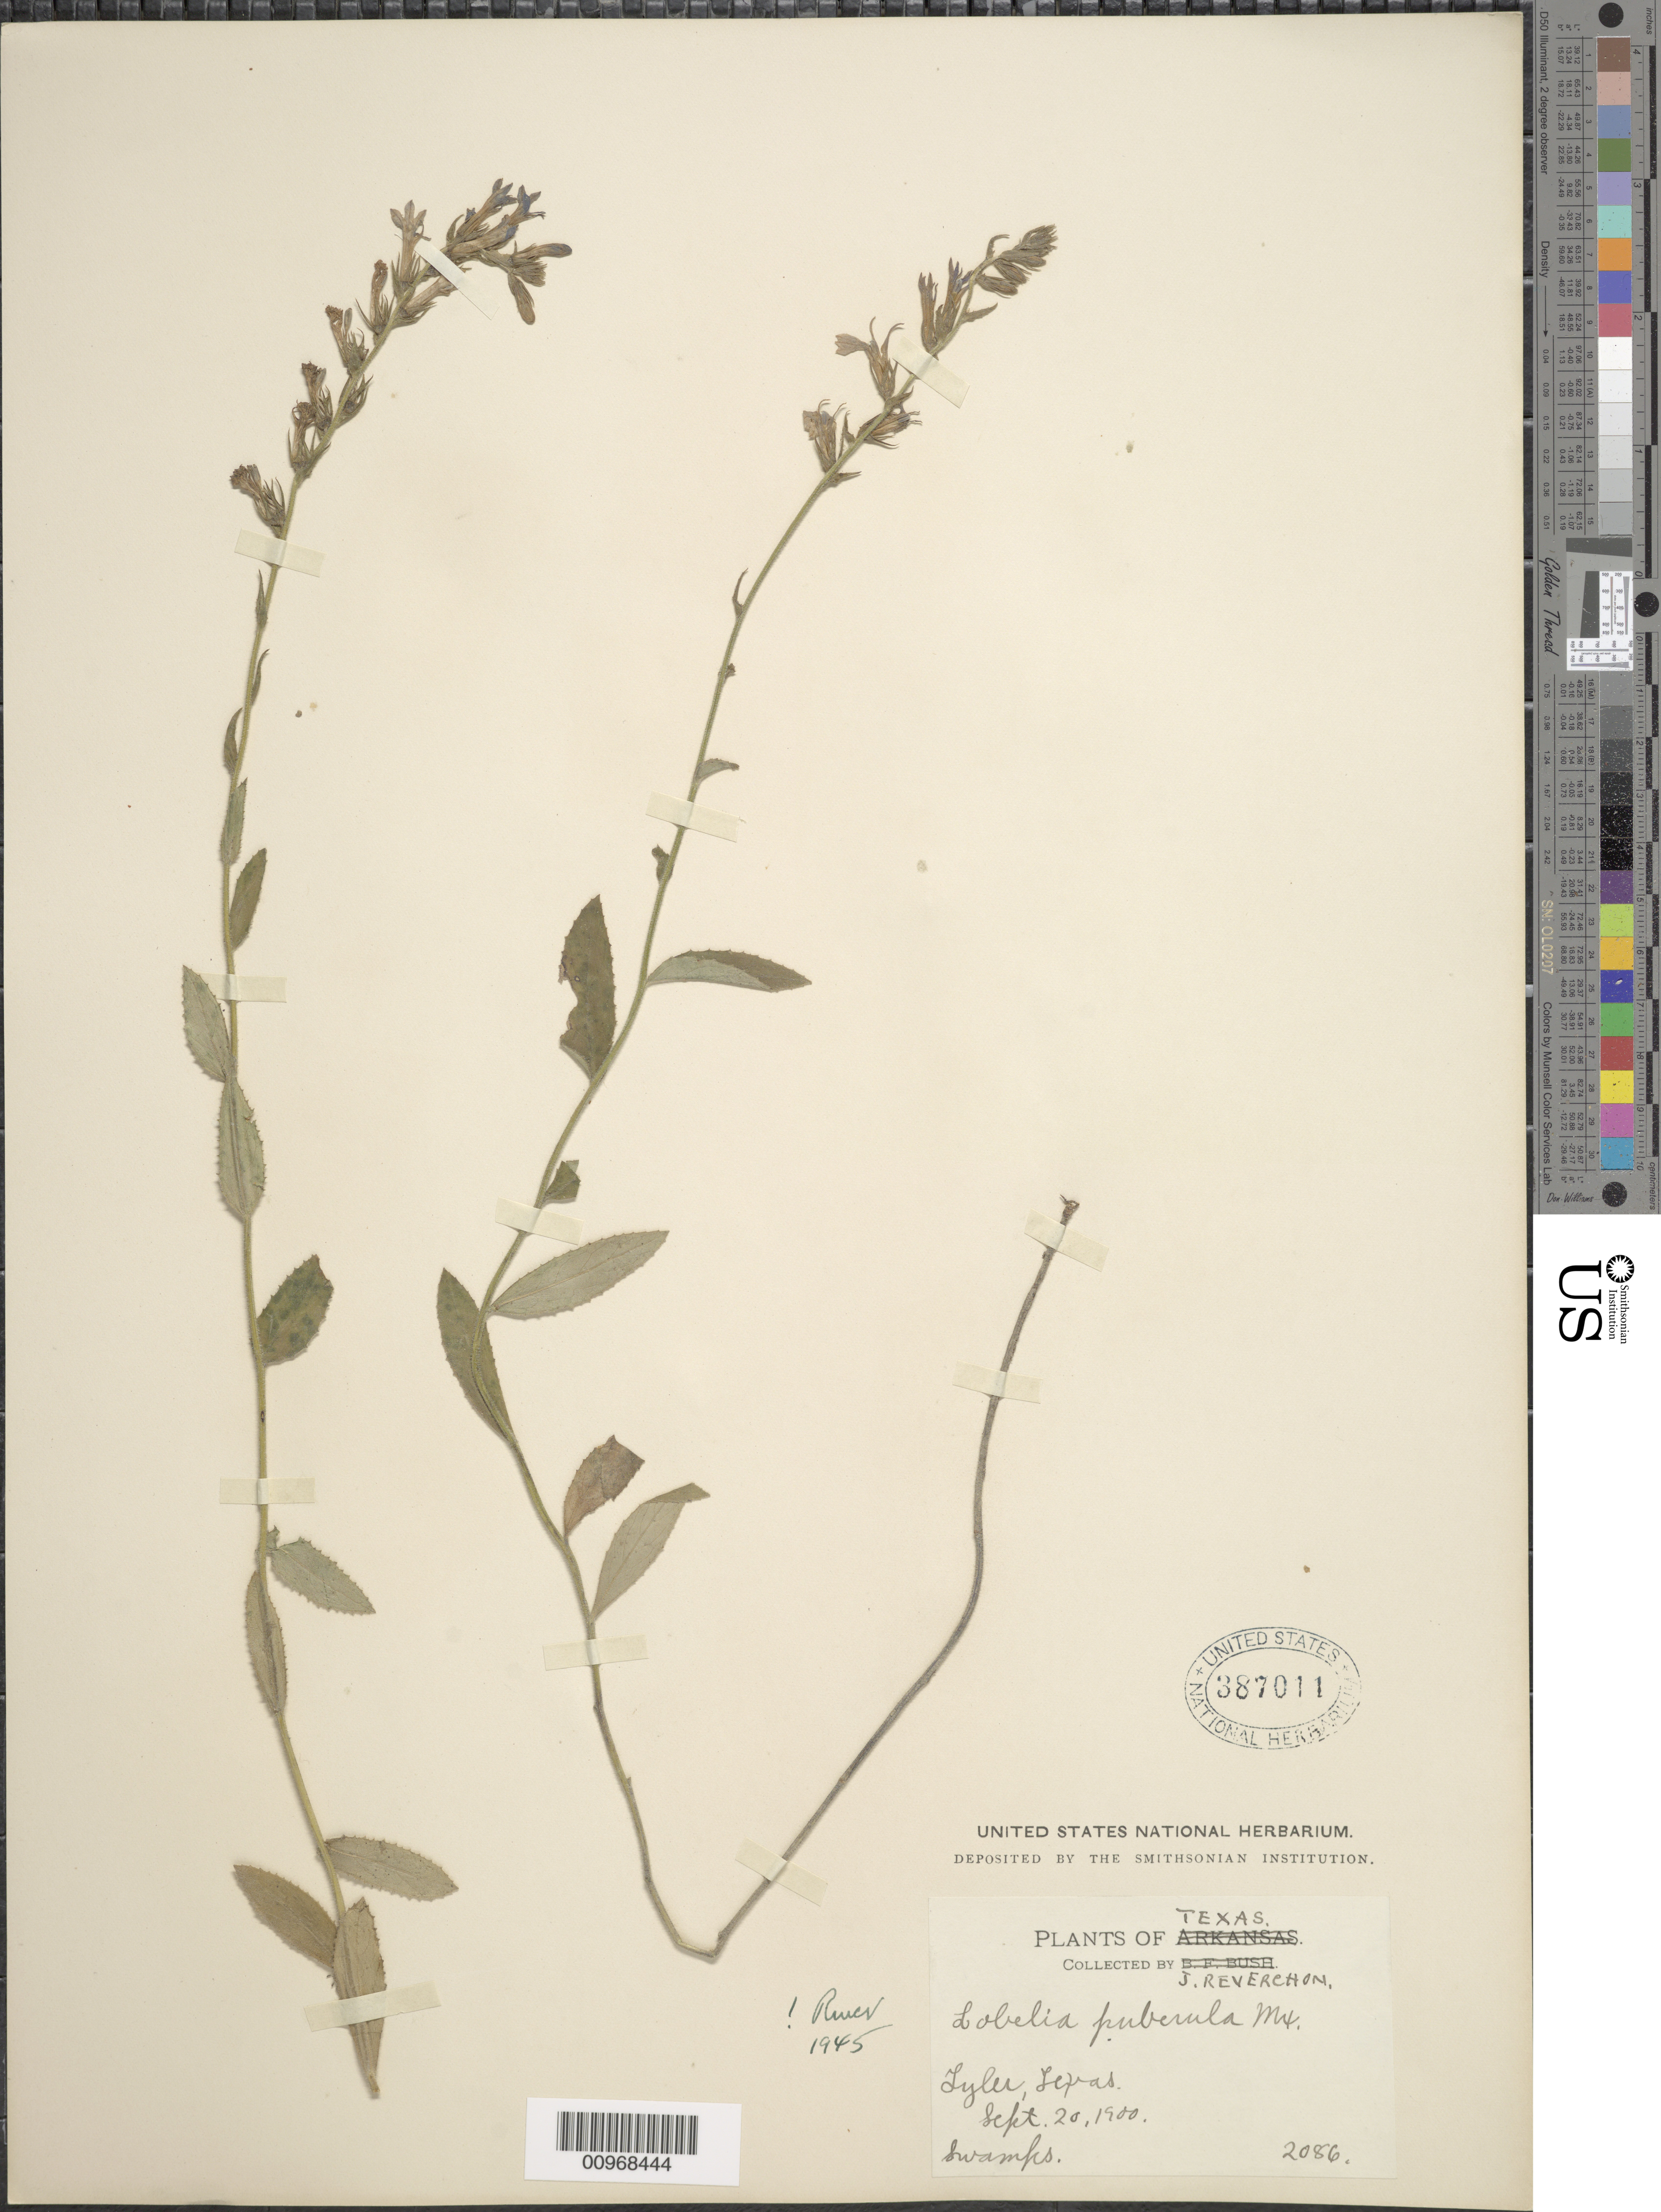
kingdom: Plantae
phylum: Tracheophyta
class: Magnoliopsida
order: Asterales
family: Campanulaceae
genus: Lobelia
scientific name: Lobelia puberula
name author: Michx.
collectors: J. Reverchon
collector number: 2086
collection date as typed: Sept. 20, 1900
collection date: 1900-09-20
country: United States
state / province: Texas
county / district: Smith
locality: Tyler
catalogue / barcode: US 387011